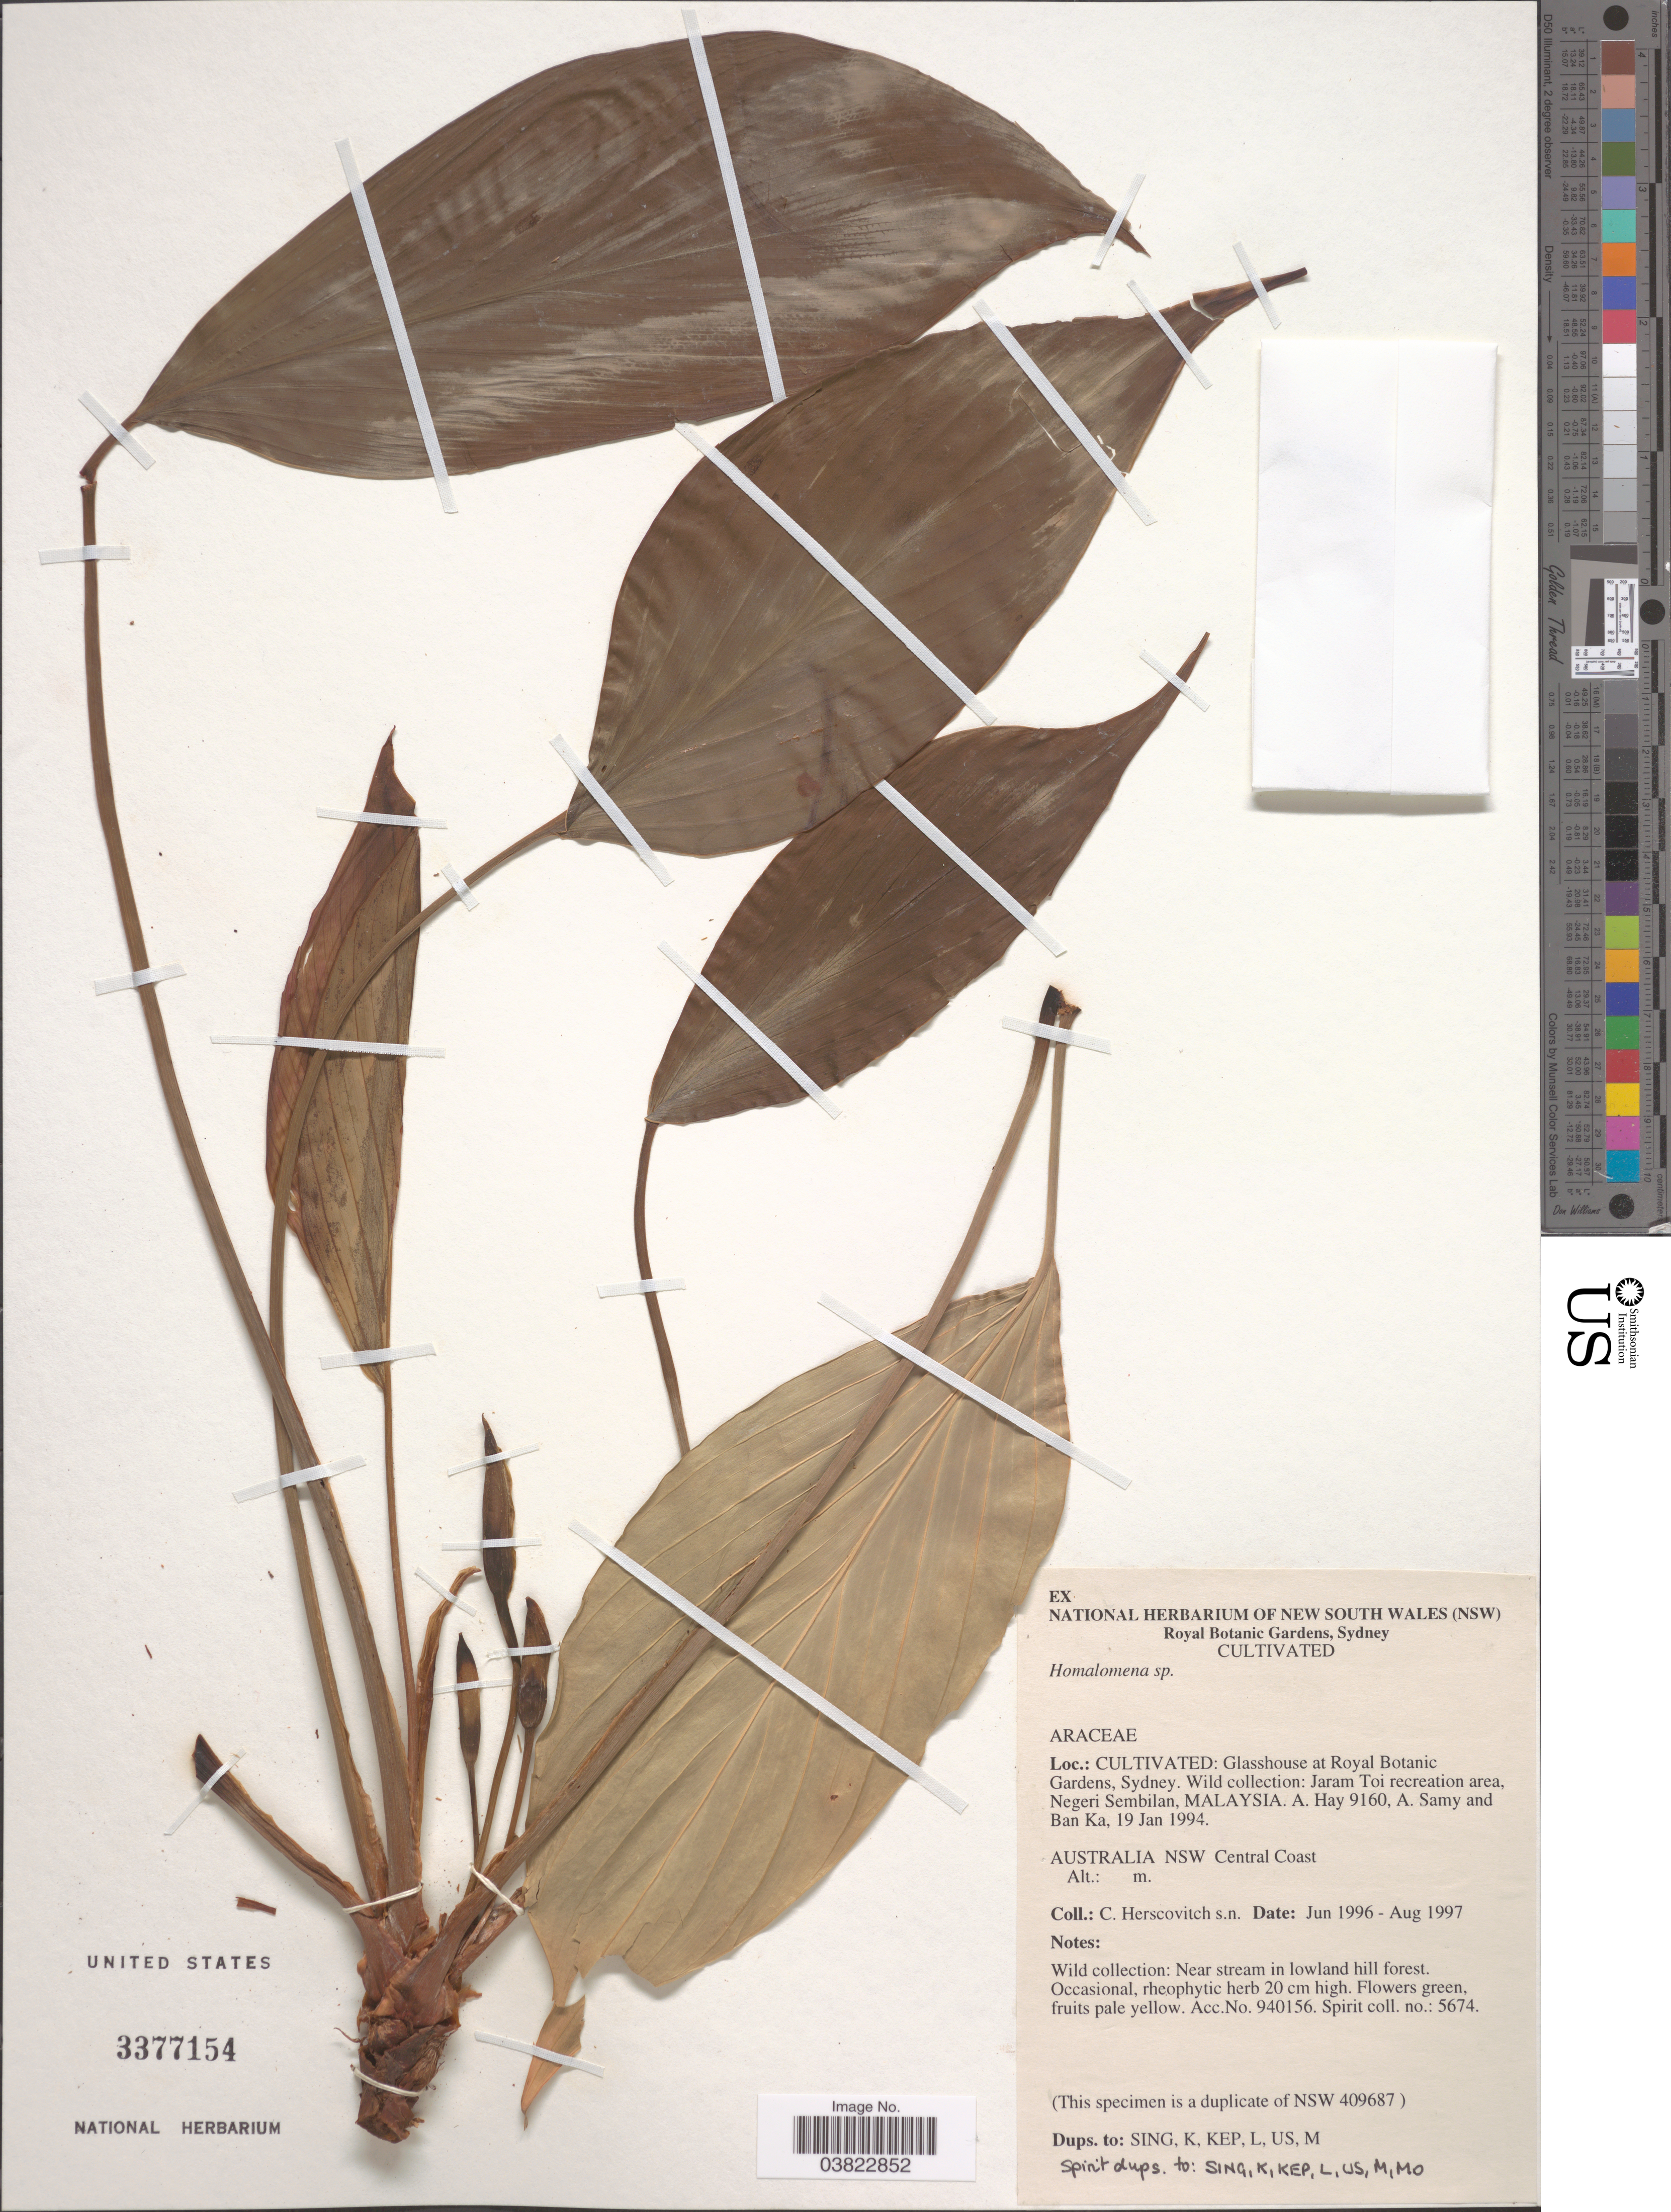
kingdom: Plantae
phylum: Tracheophyta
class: Liliopsida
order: Alismatales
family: Araceae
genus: Homalomena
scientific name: Homalomena sp.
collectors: C. Herscovitch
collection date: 1996-06/1997-08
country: Australia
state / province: New South Wales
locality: Glasshouse at Royal Botanic Gardens, Sydney. Central Coast.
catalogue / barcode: US 3377154